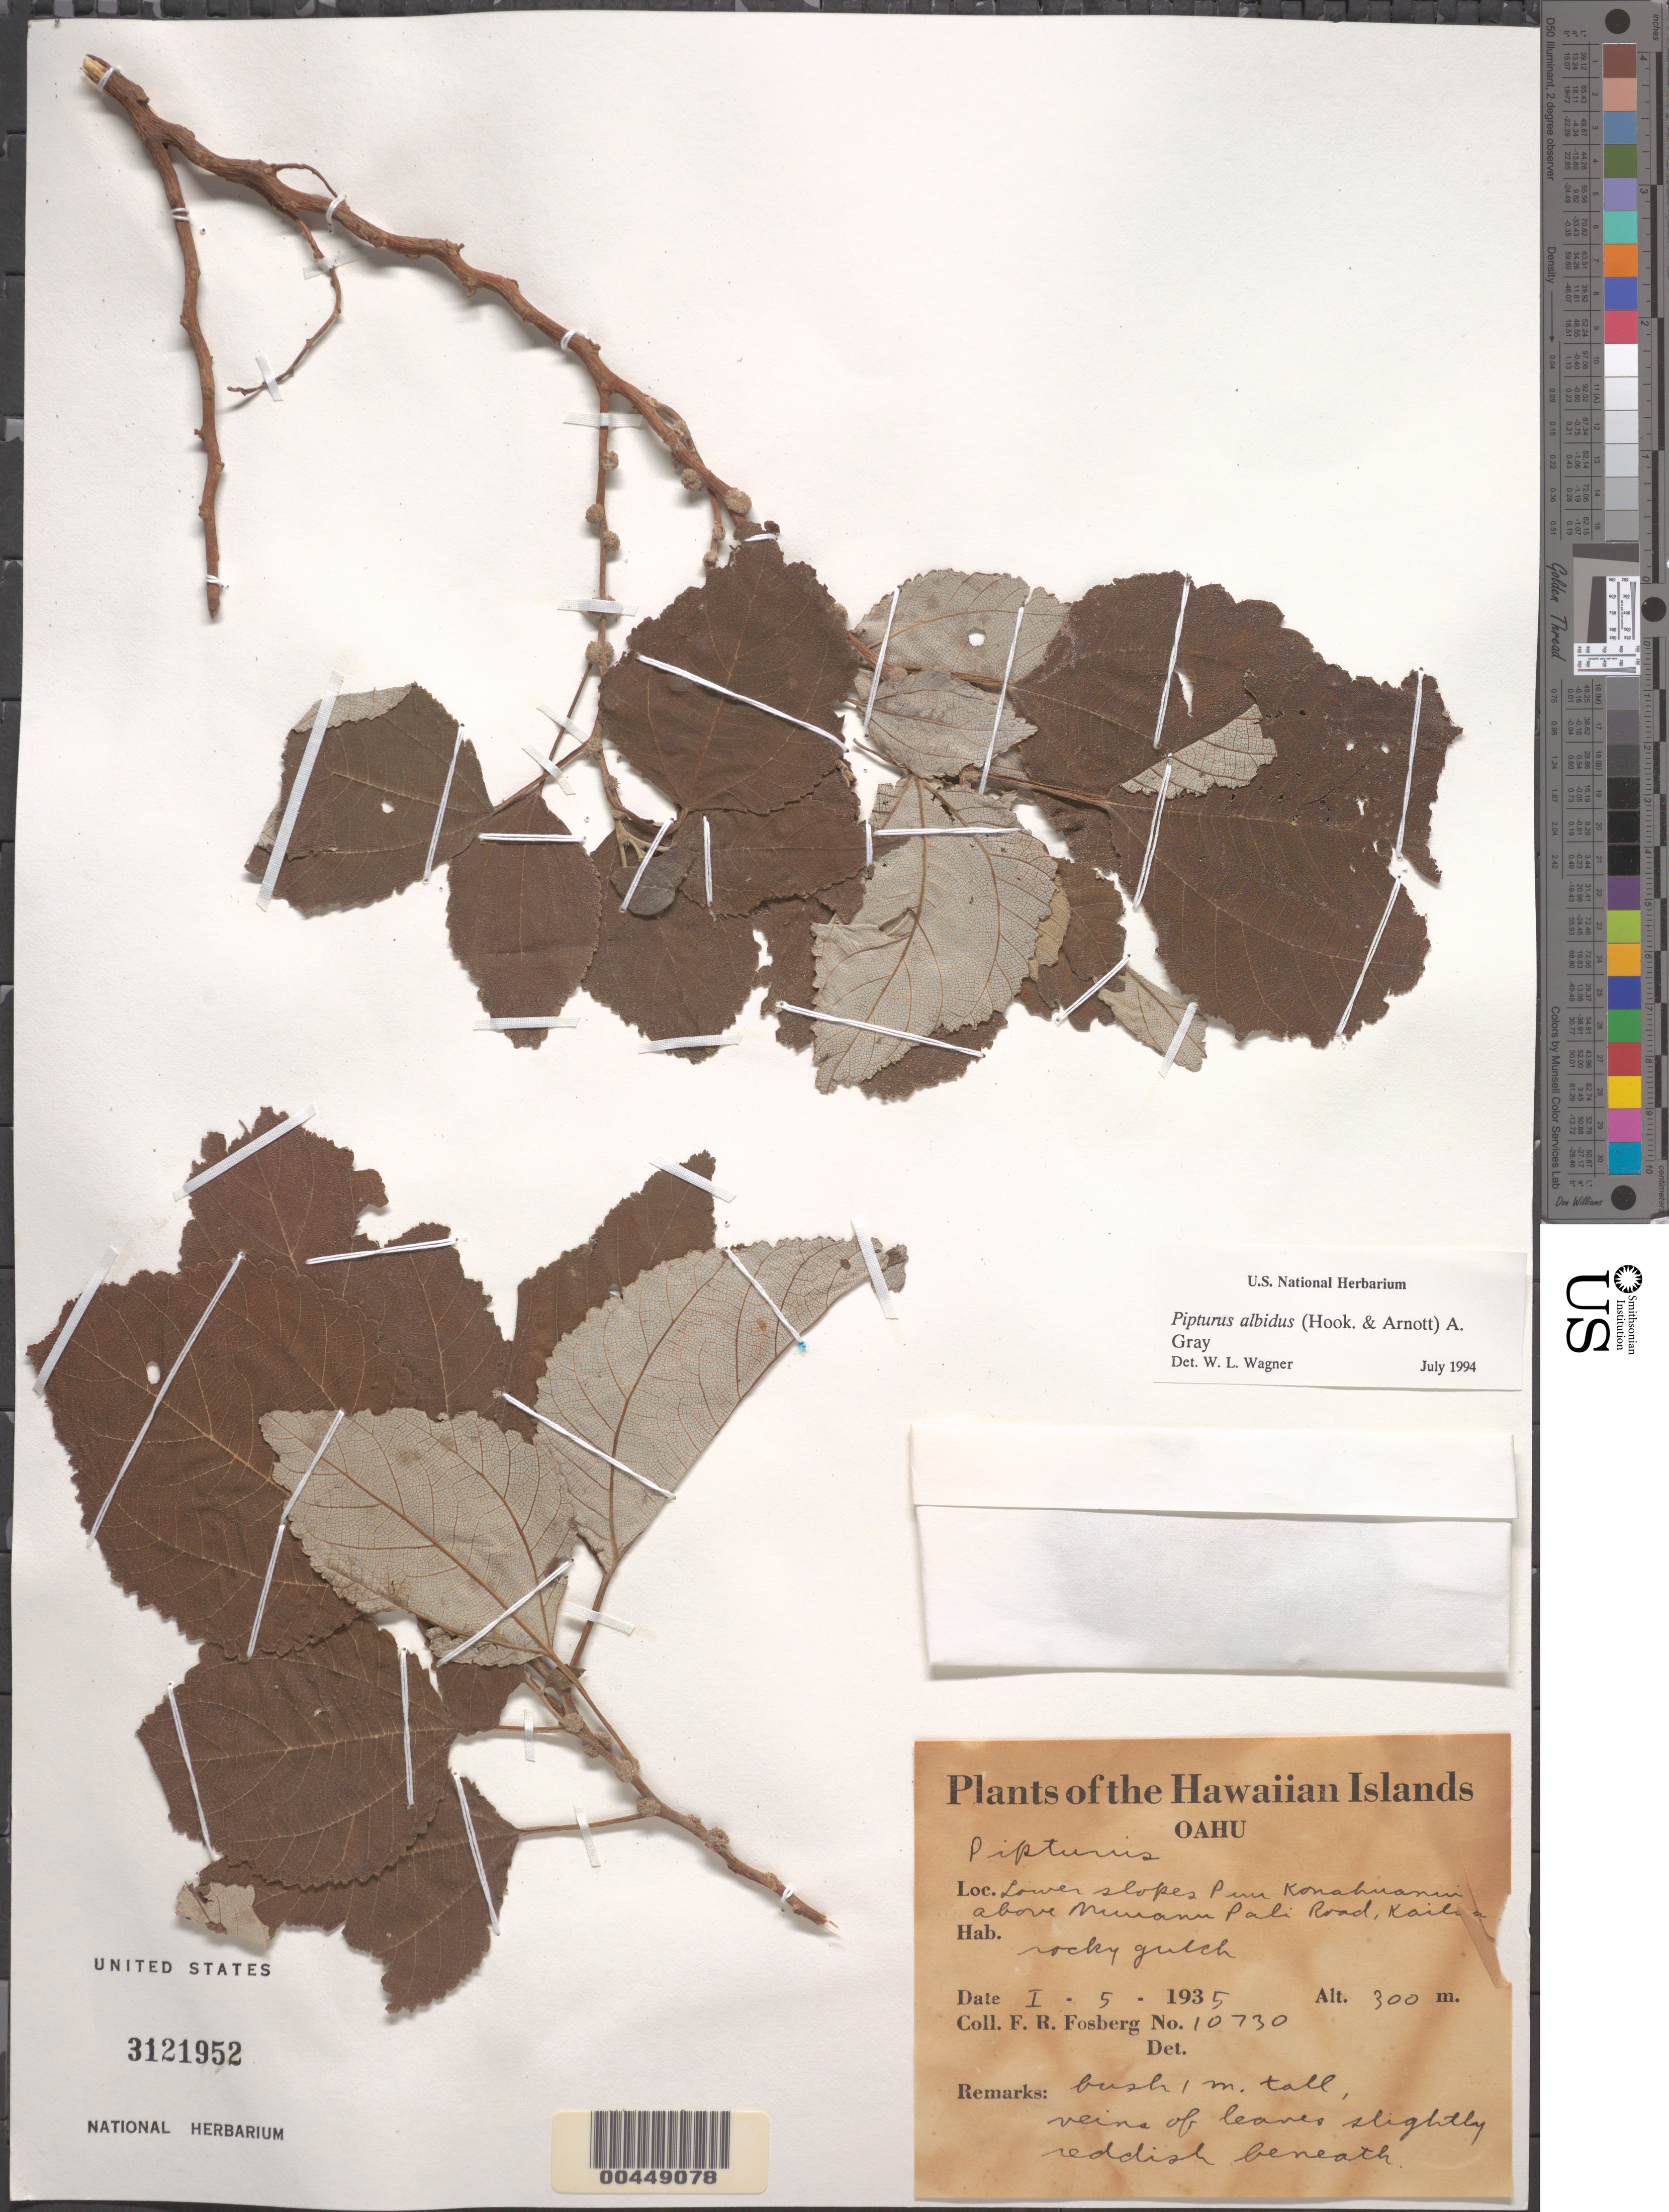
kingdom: Plantae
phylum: Tracheophyta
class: Magnoliopsida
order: Rosales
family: Urticaceae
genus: Pipturus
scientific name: Pipturus albidus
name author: (Hook. & Arn.) A. Gray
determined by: Wagner, W. L., (BOT), Smithsonian Institution - National Museum of Natural History (UNITED STATES)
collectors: F. R. Fosberg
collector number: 10730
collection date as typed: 5 Jan 1935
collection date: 1935-01-05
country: United States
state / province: Hawaii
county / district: Honolulu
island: Oahu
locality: Lower slopes Puu Konahuanui above Nuuanu Pali Rd, Kailoa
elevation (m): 300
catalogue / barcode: US 3121952